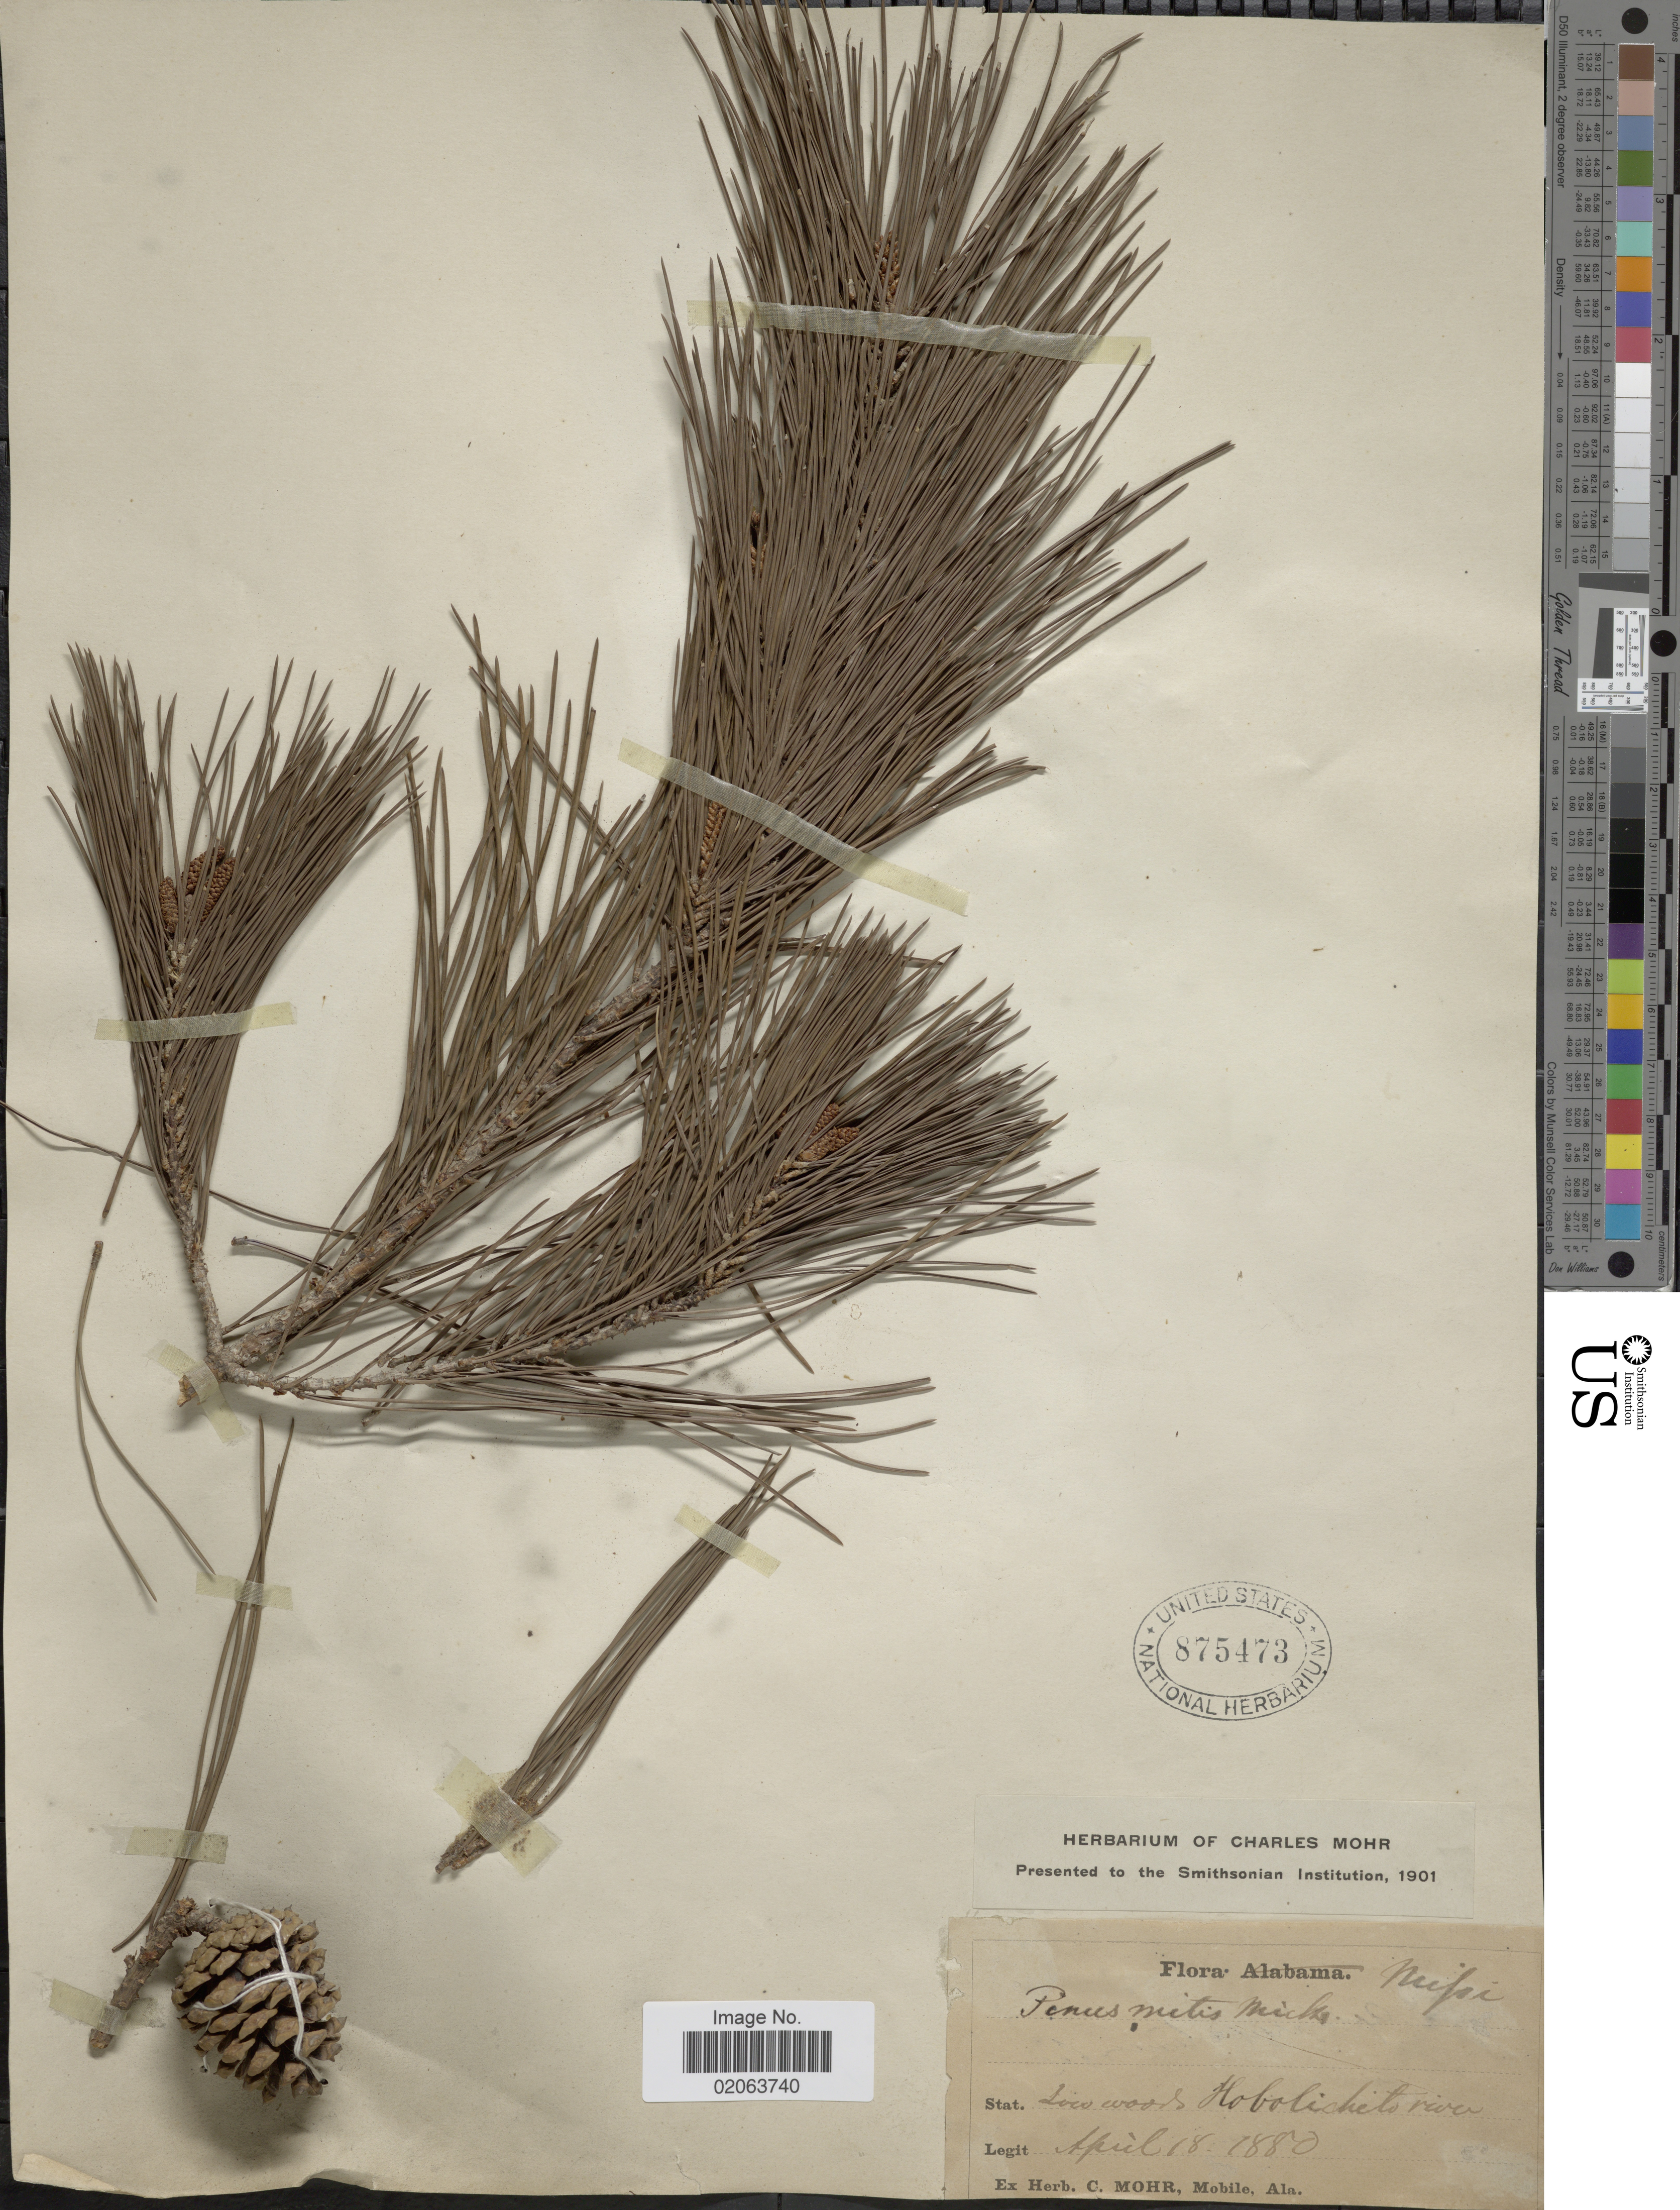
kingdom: Plantae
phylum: Tracheophyta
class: Pinopsida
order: Pinales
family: Pinaceae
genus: Pinus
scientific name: Pinus echinata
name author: Mill.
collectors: ex herb. C. Mohr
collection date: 1880-04-18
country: United States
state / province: Mississippi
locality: Low woods Hobolichito (Hobolochitto) river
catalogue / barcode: US 875473